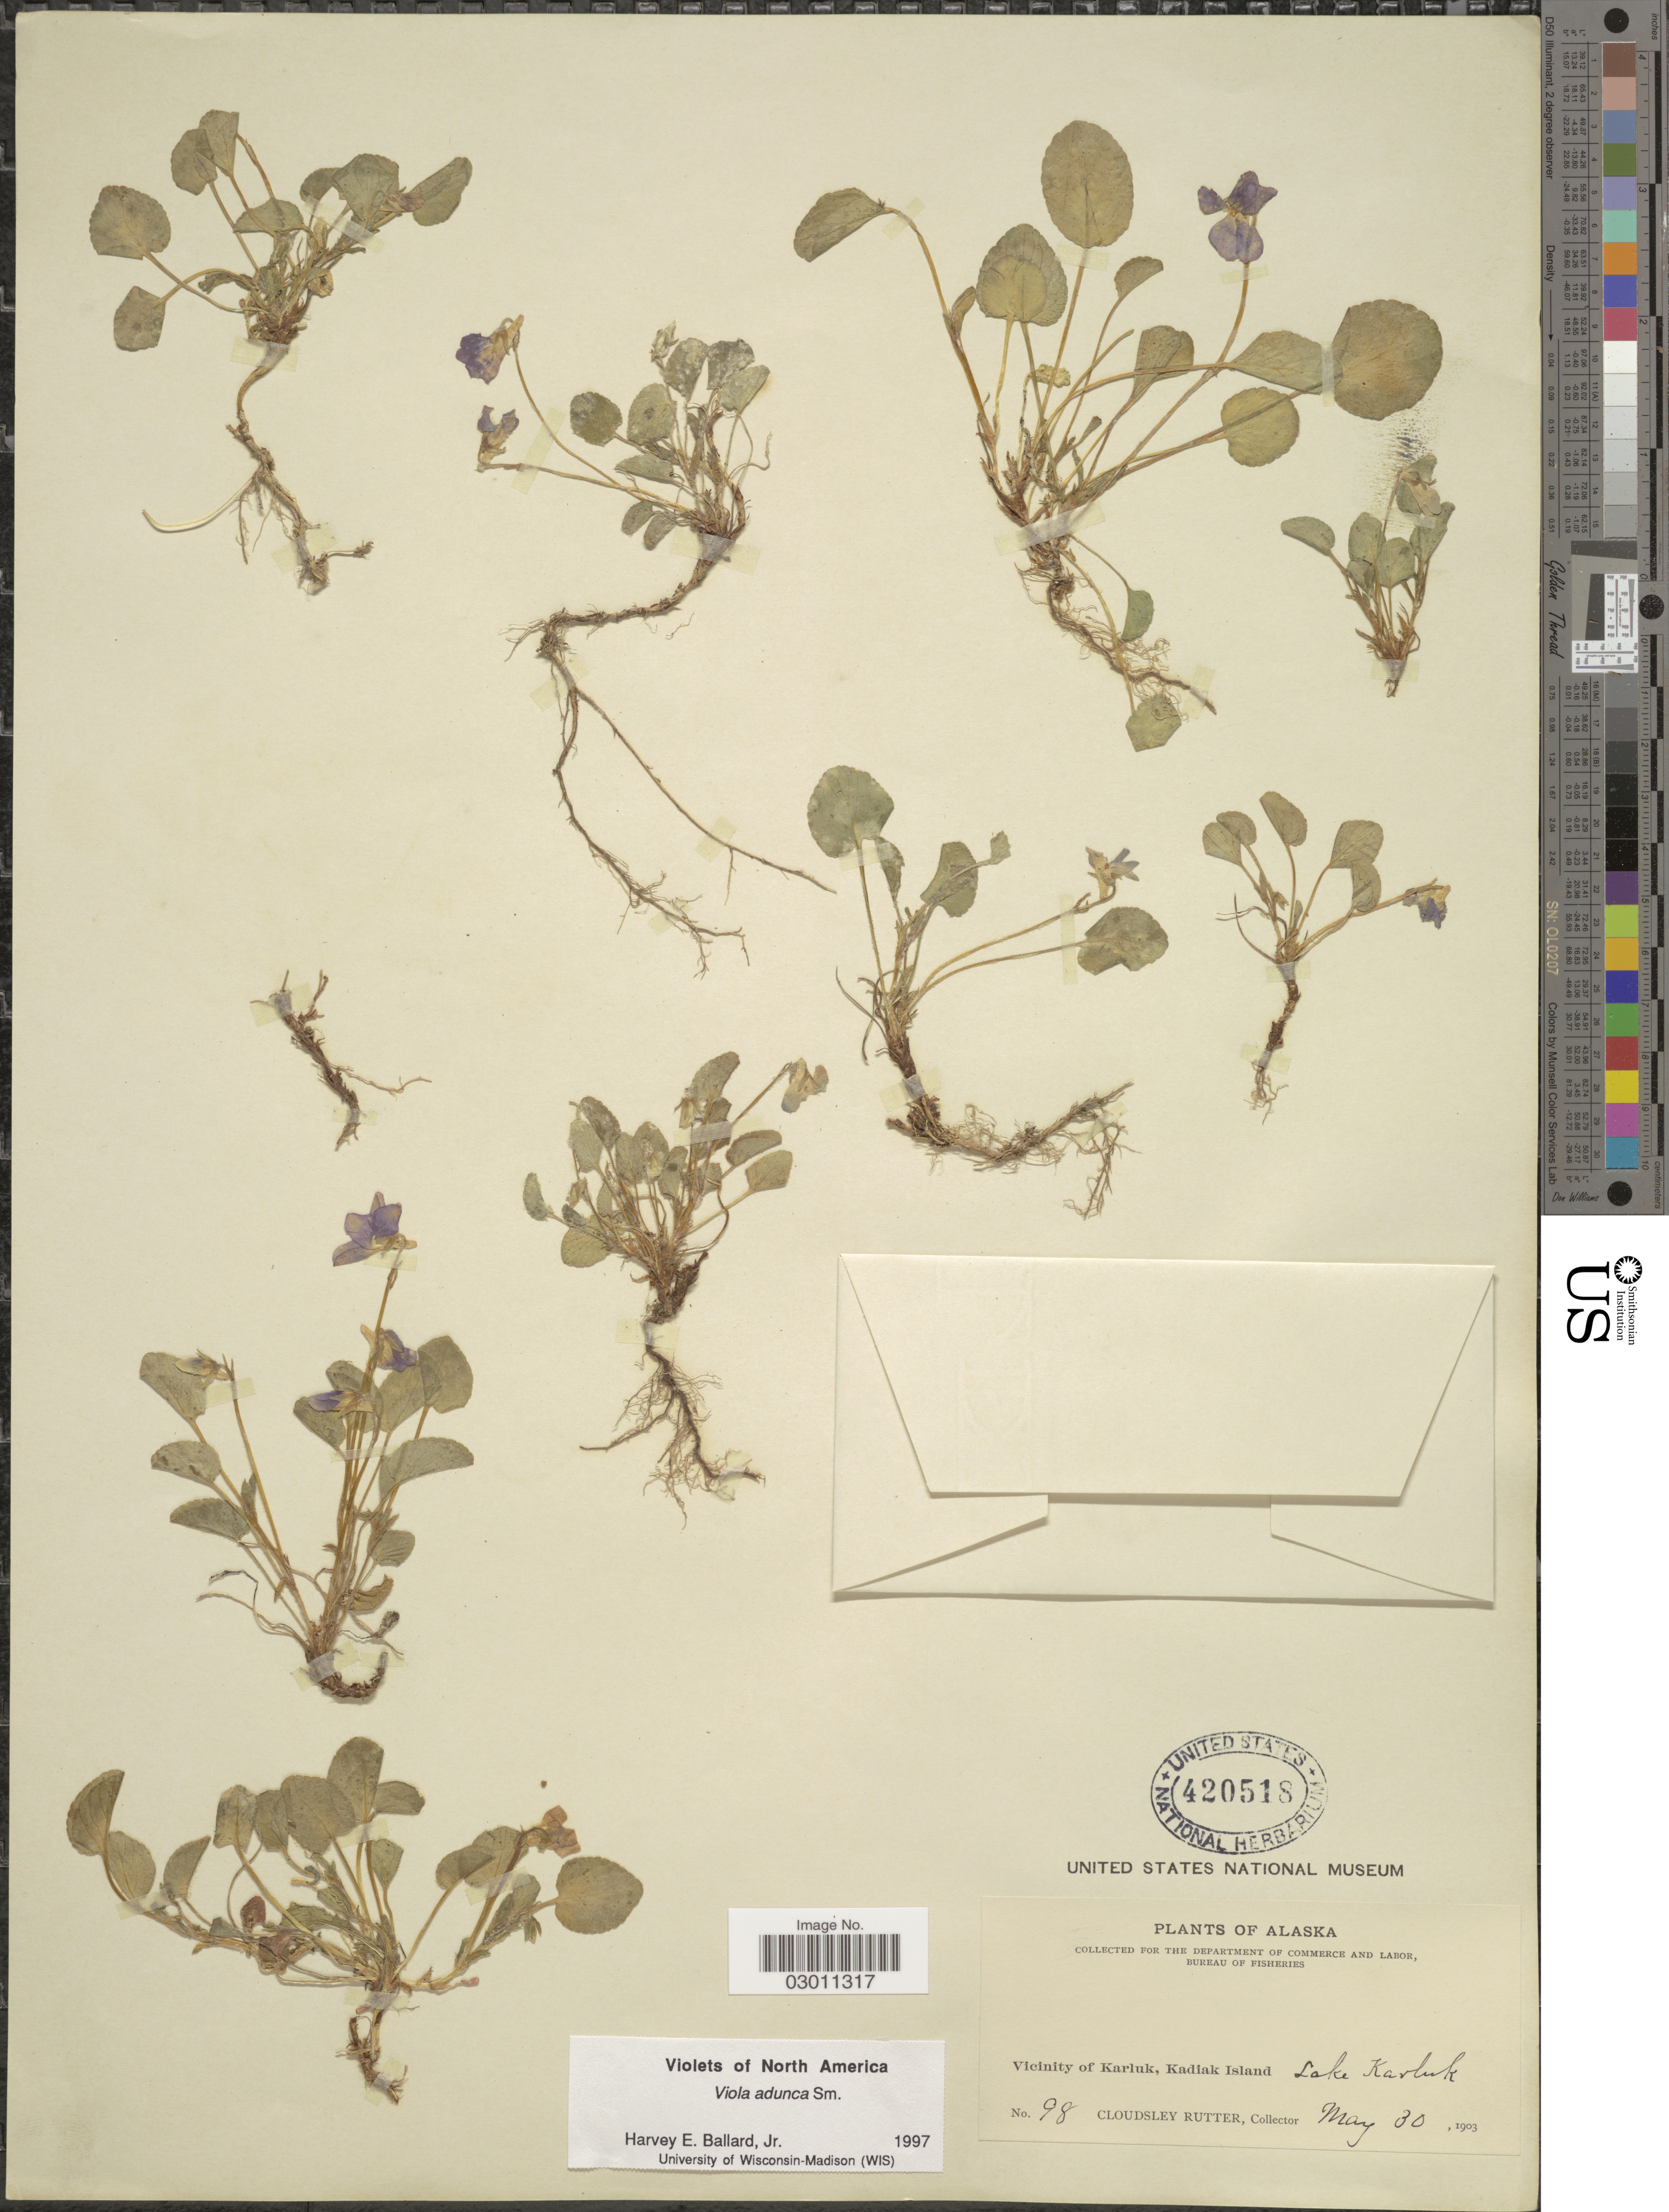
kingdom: Plantae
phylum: Tracheophyta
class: Magnoliopsida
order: Malpighiales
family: Violaceae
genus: Viola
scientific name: Viola adunca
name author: Sm.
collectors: C. Rutter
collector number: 98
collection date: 1903-05-30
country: United States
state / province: Alaska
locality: Vicinity of Karluk, Kadiak Island. Lake Karluk.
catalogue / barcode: US 420518